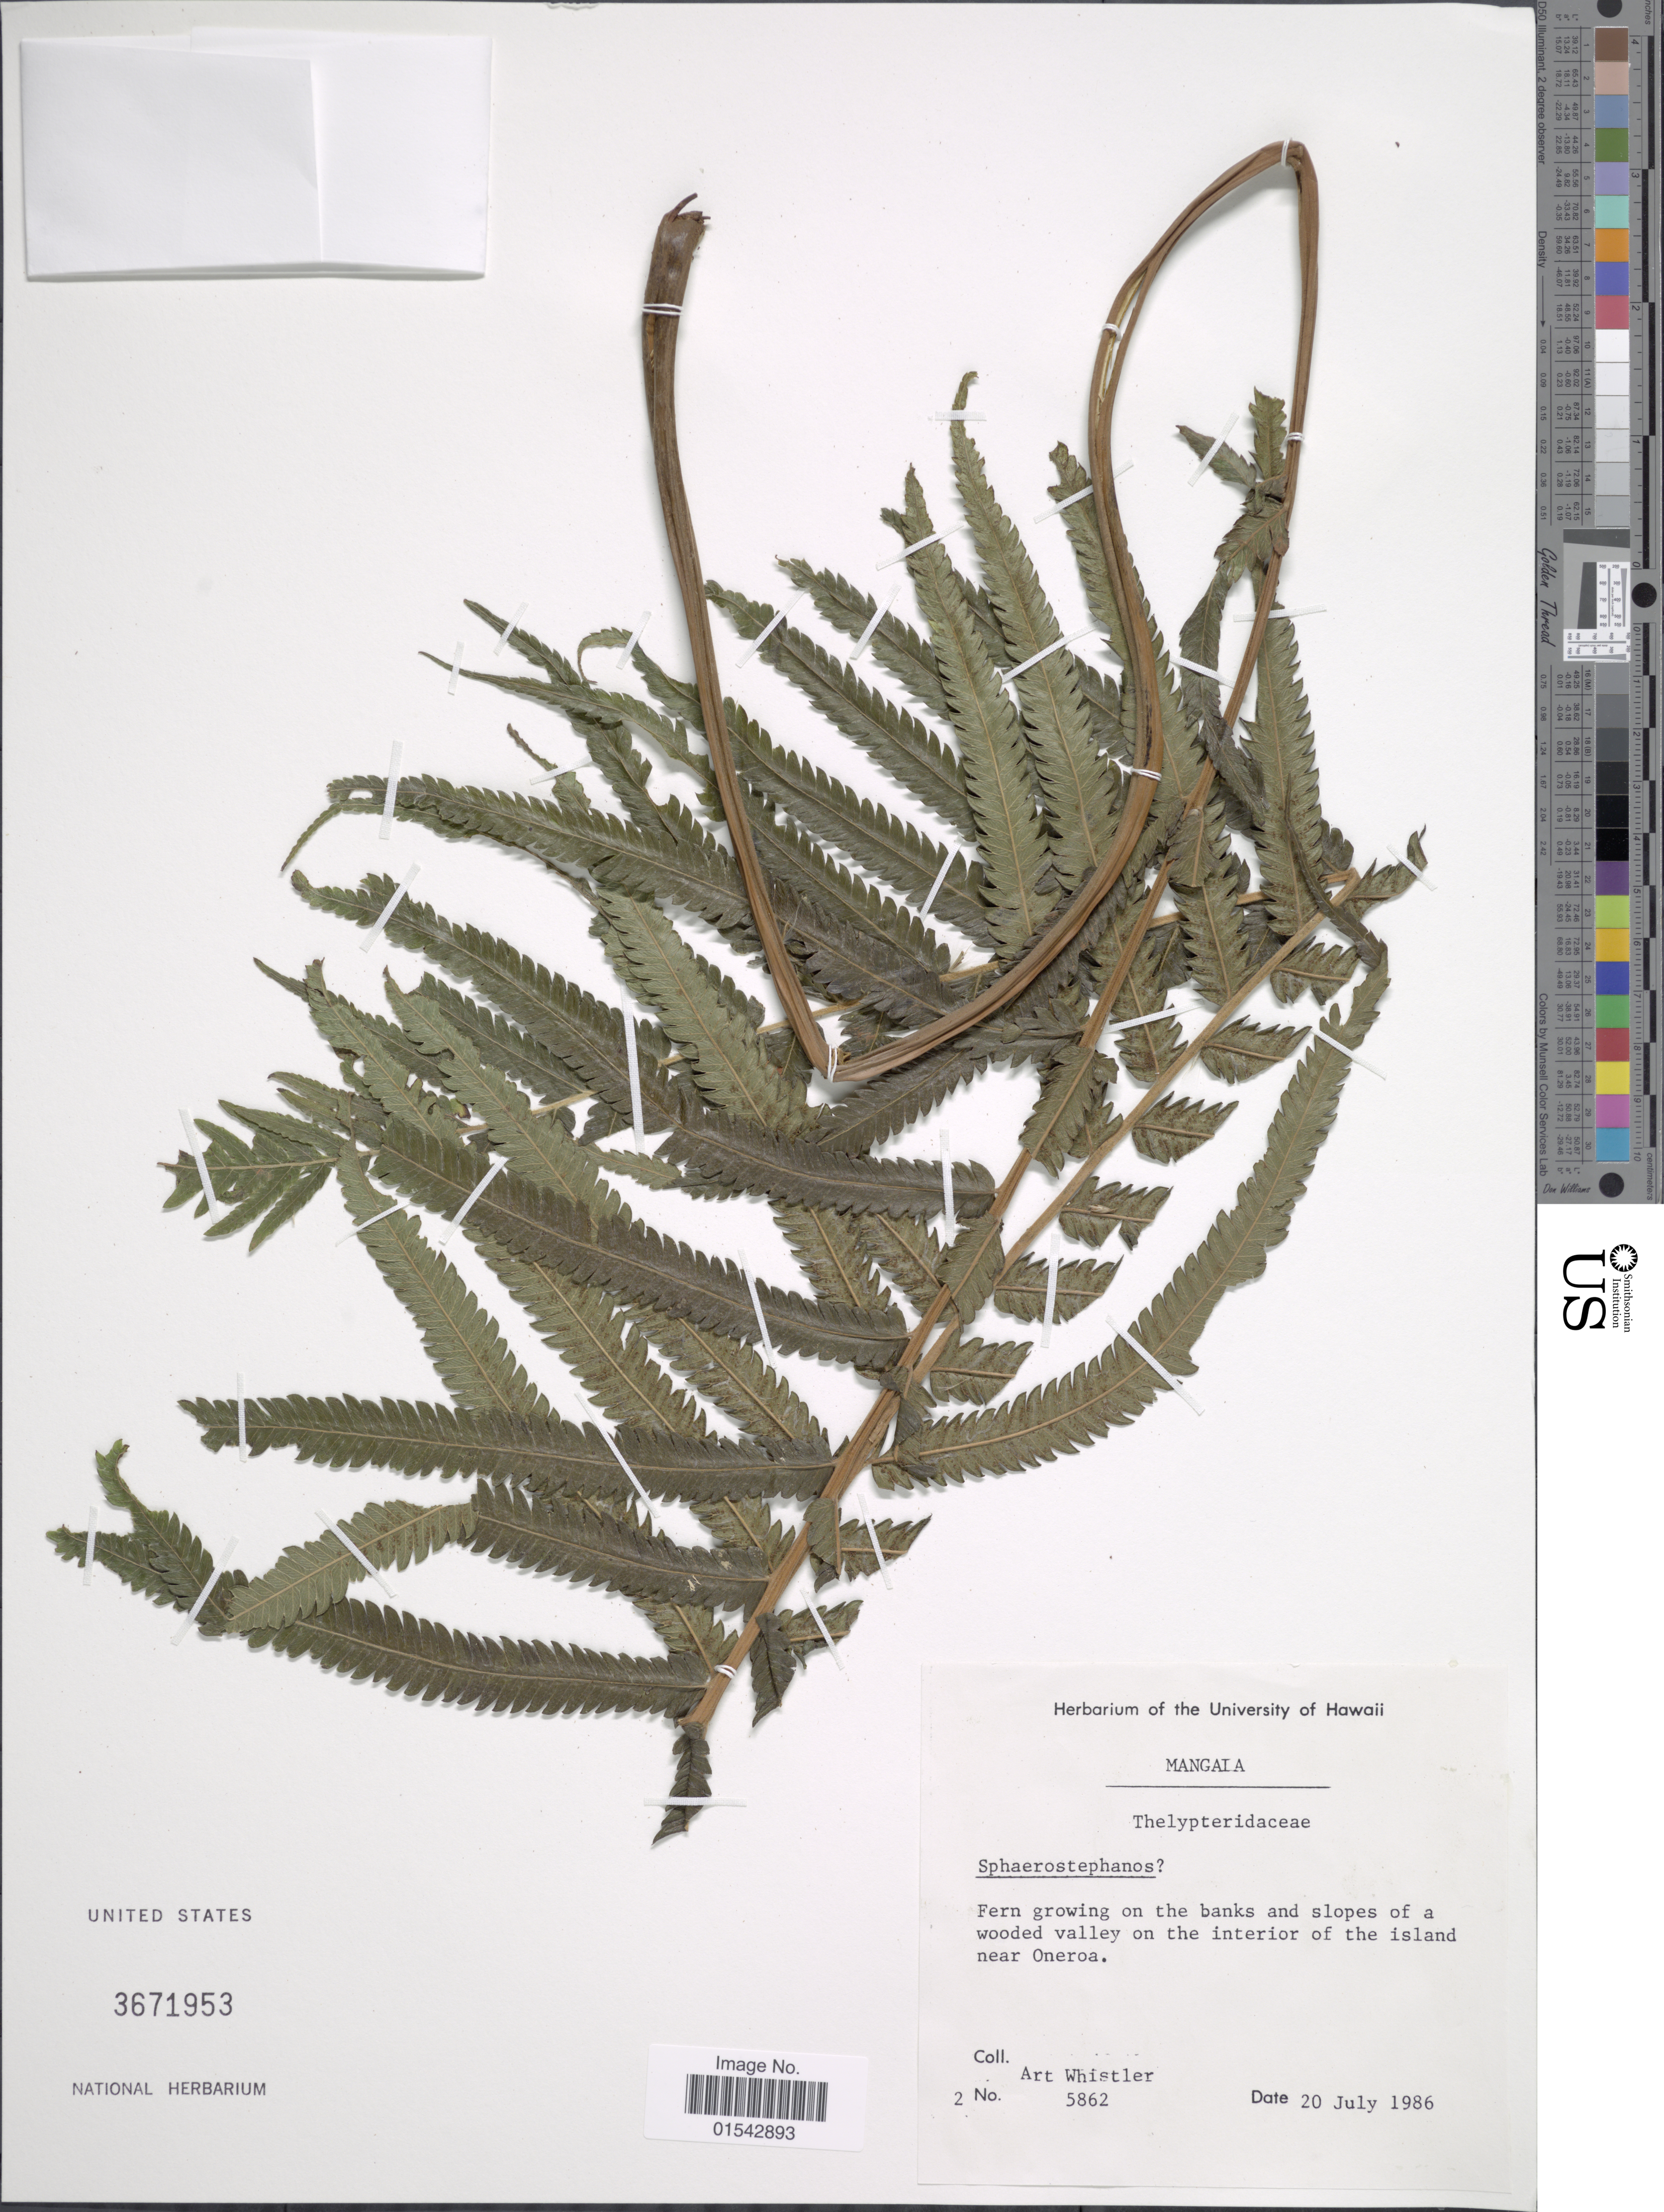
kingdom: Plantae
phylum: Tracheophyta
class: Polypodiopsida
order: Polypodiales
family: Thelypteridaceae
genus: Sphaerostephanos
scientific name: Sphaerostephanos invisus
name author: (G. Forst.) Holttum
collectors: A. Whistler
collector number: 5862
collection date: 1986-07-20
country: Cook Islands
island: Mangaia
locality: Fern growing on the banks and slopes of a wooded valley on the interior of the island near Oneroa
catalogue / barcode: US 3671953